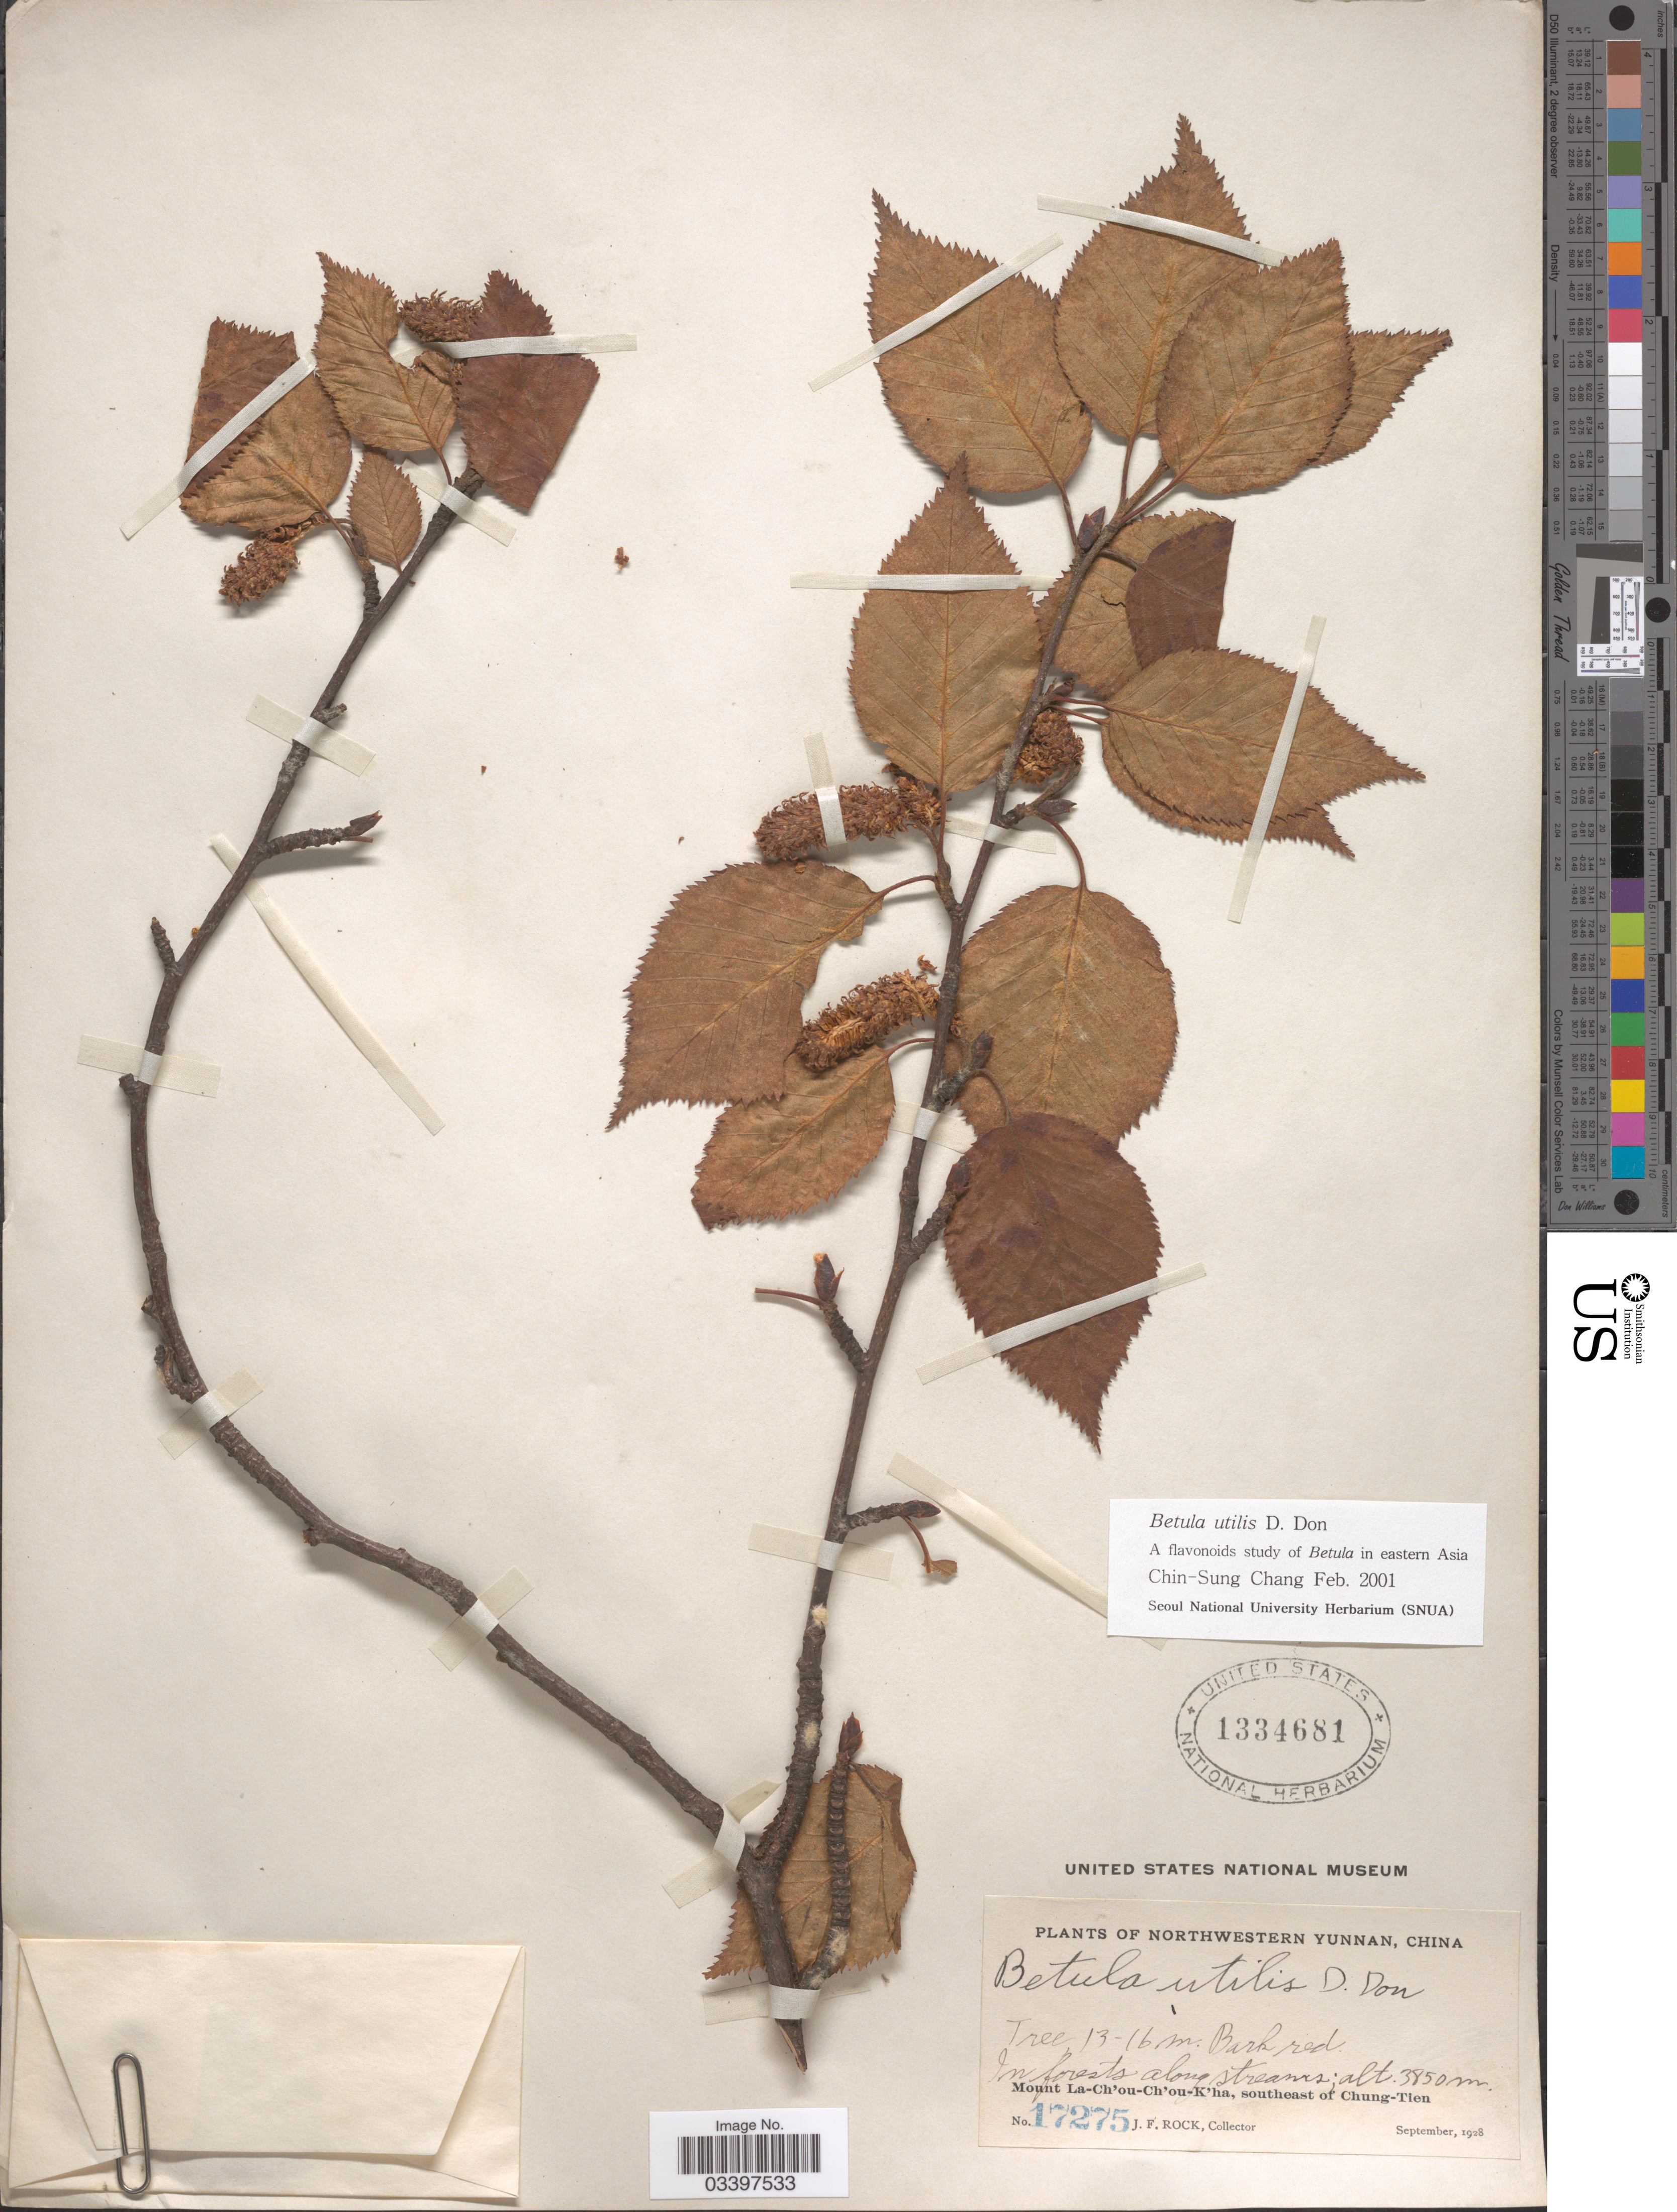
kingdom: Plantae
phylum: Tracheophyta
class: Magnoliopsida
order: Fagales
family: Betulaceae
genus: Betula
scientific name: Betula utilis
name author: D. Don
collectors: J. Rock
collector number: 17275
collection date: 1928-09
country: China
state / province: Yunnan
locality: Northwestern Yunnan. Mounta La-Ch'ou-Ch'ou-K'ha, southeast of Chung-Tien.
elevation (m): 3850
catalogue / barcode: US 1334681